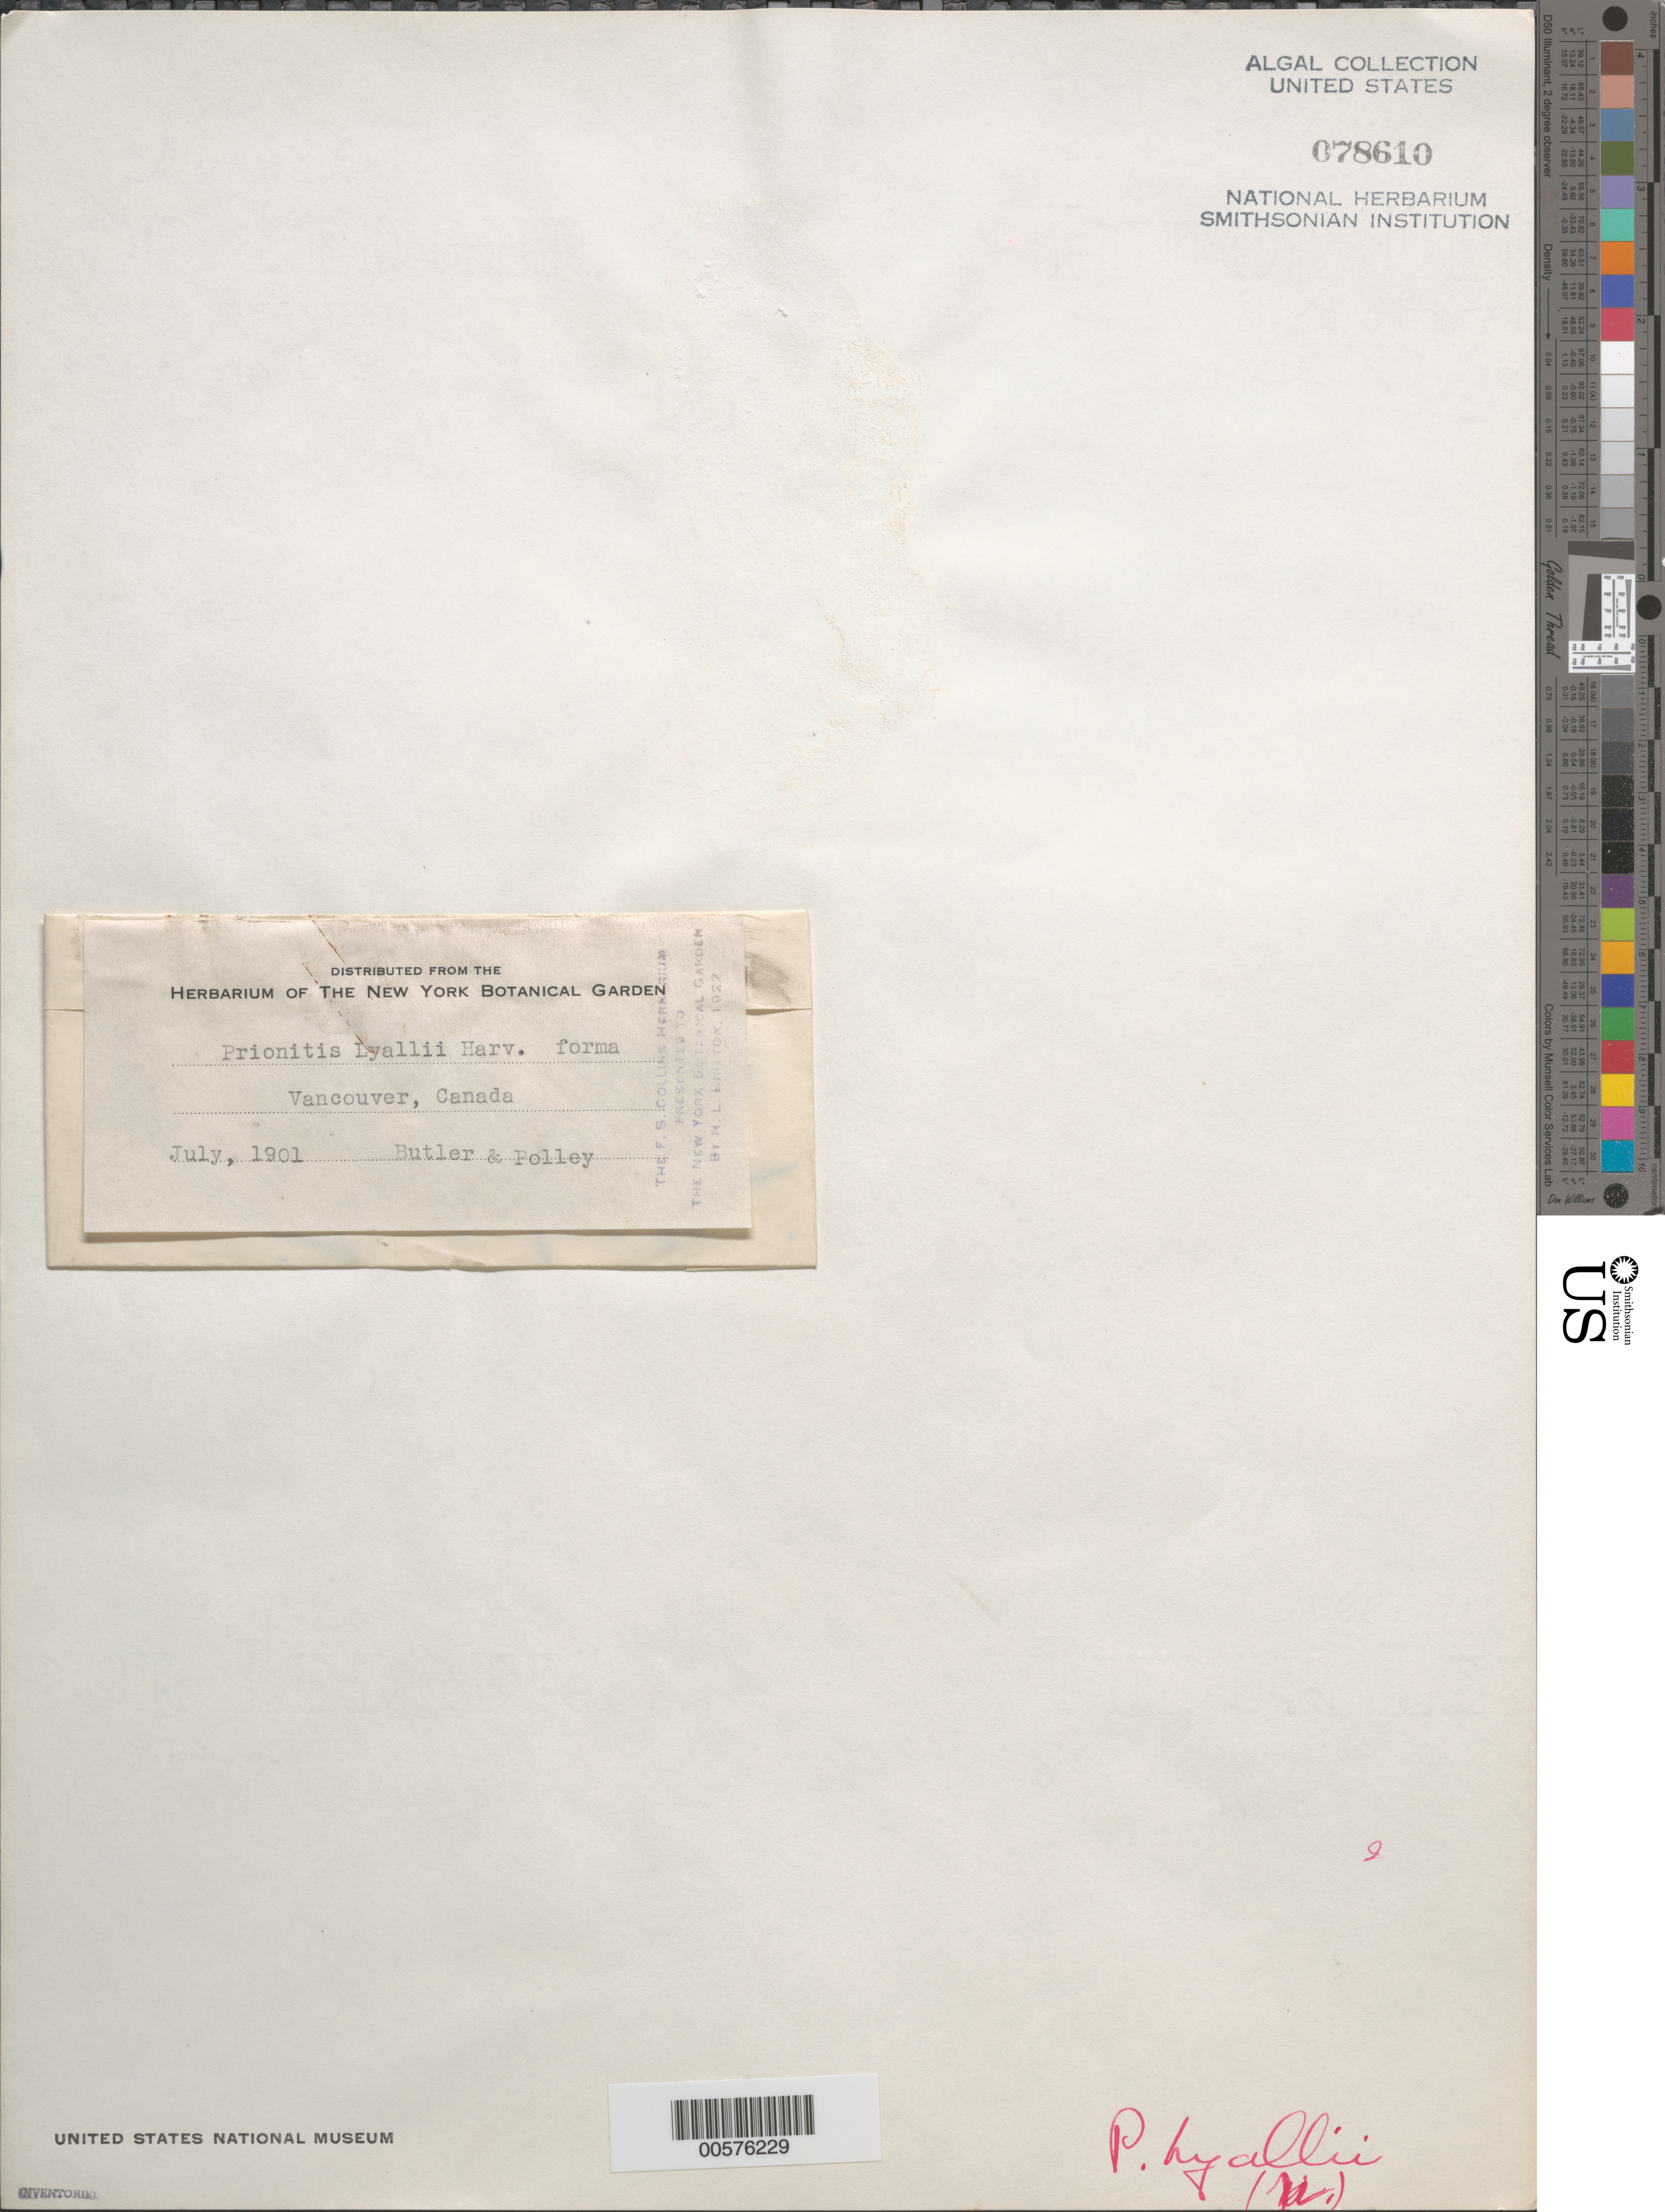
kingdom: Plantae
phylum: Rhodophyta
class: Florideophyceae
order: Cryptonemiales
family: Cryptonemiaceae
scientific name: Prionitis sternbergii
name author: (C. Agardh) J. Agardh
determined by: Algae name updating Project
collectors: E. Butler & J. Polley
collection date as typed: Jul 1901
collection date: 1901-07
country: Canada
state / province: British Columbia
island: Vancouver Island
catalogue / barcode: US 78610